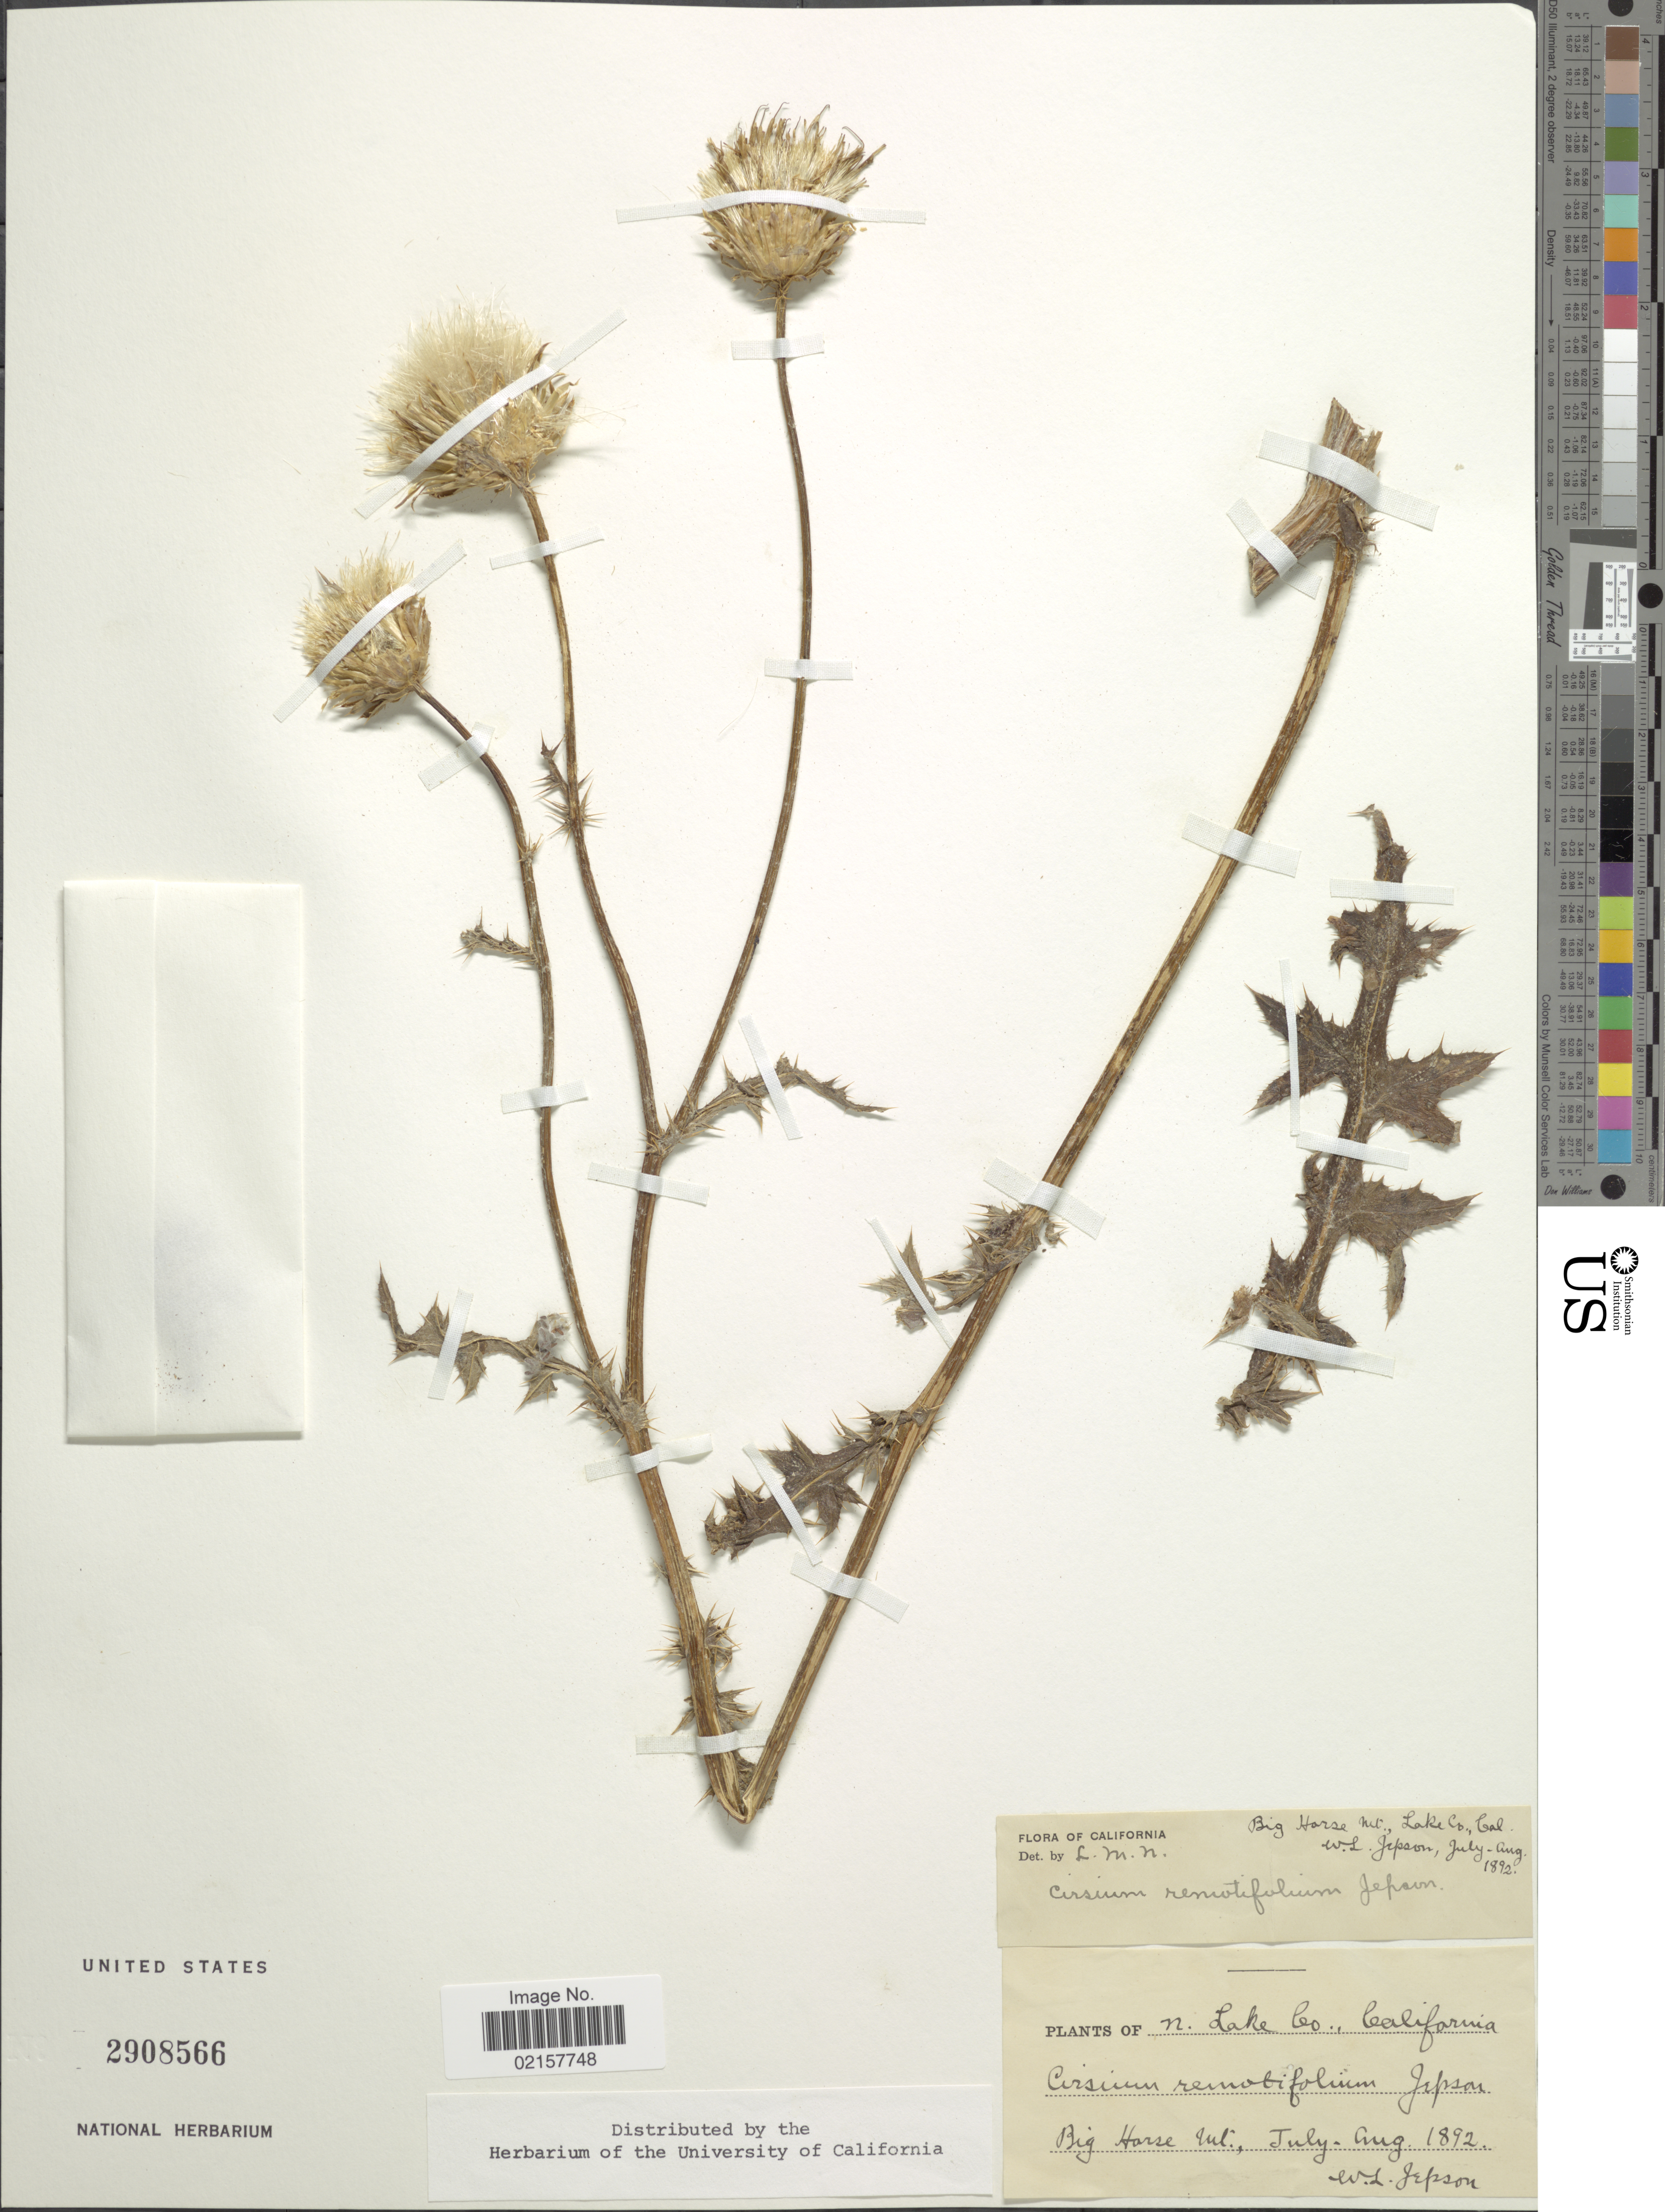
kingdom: Plantae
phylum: Tracheophyta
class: Magnoliopsida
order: Asterales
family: Asteraceae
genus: Cirsium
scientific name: Cirsium remotifolium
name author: (Hook.) DC.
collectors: W. L. Jepson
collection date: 1892-07/1892-08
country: United States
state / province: California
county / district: Lake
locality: N. Lake Co., Big Horse Mt.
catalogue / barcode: US 2908566